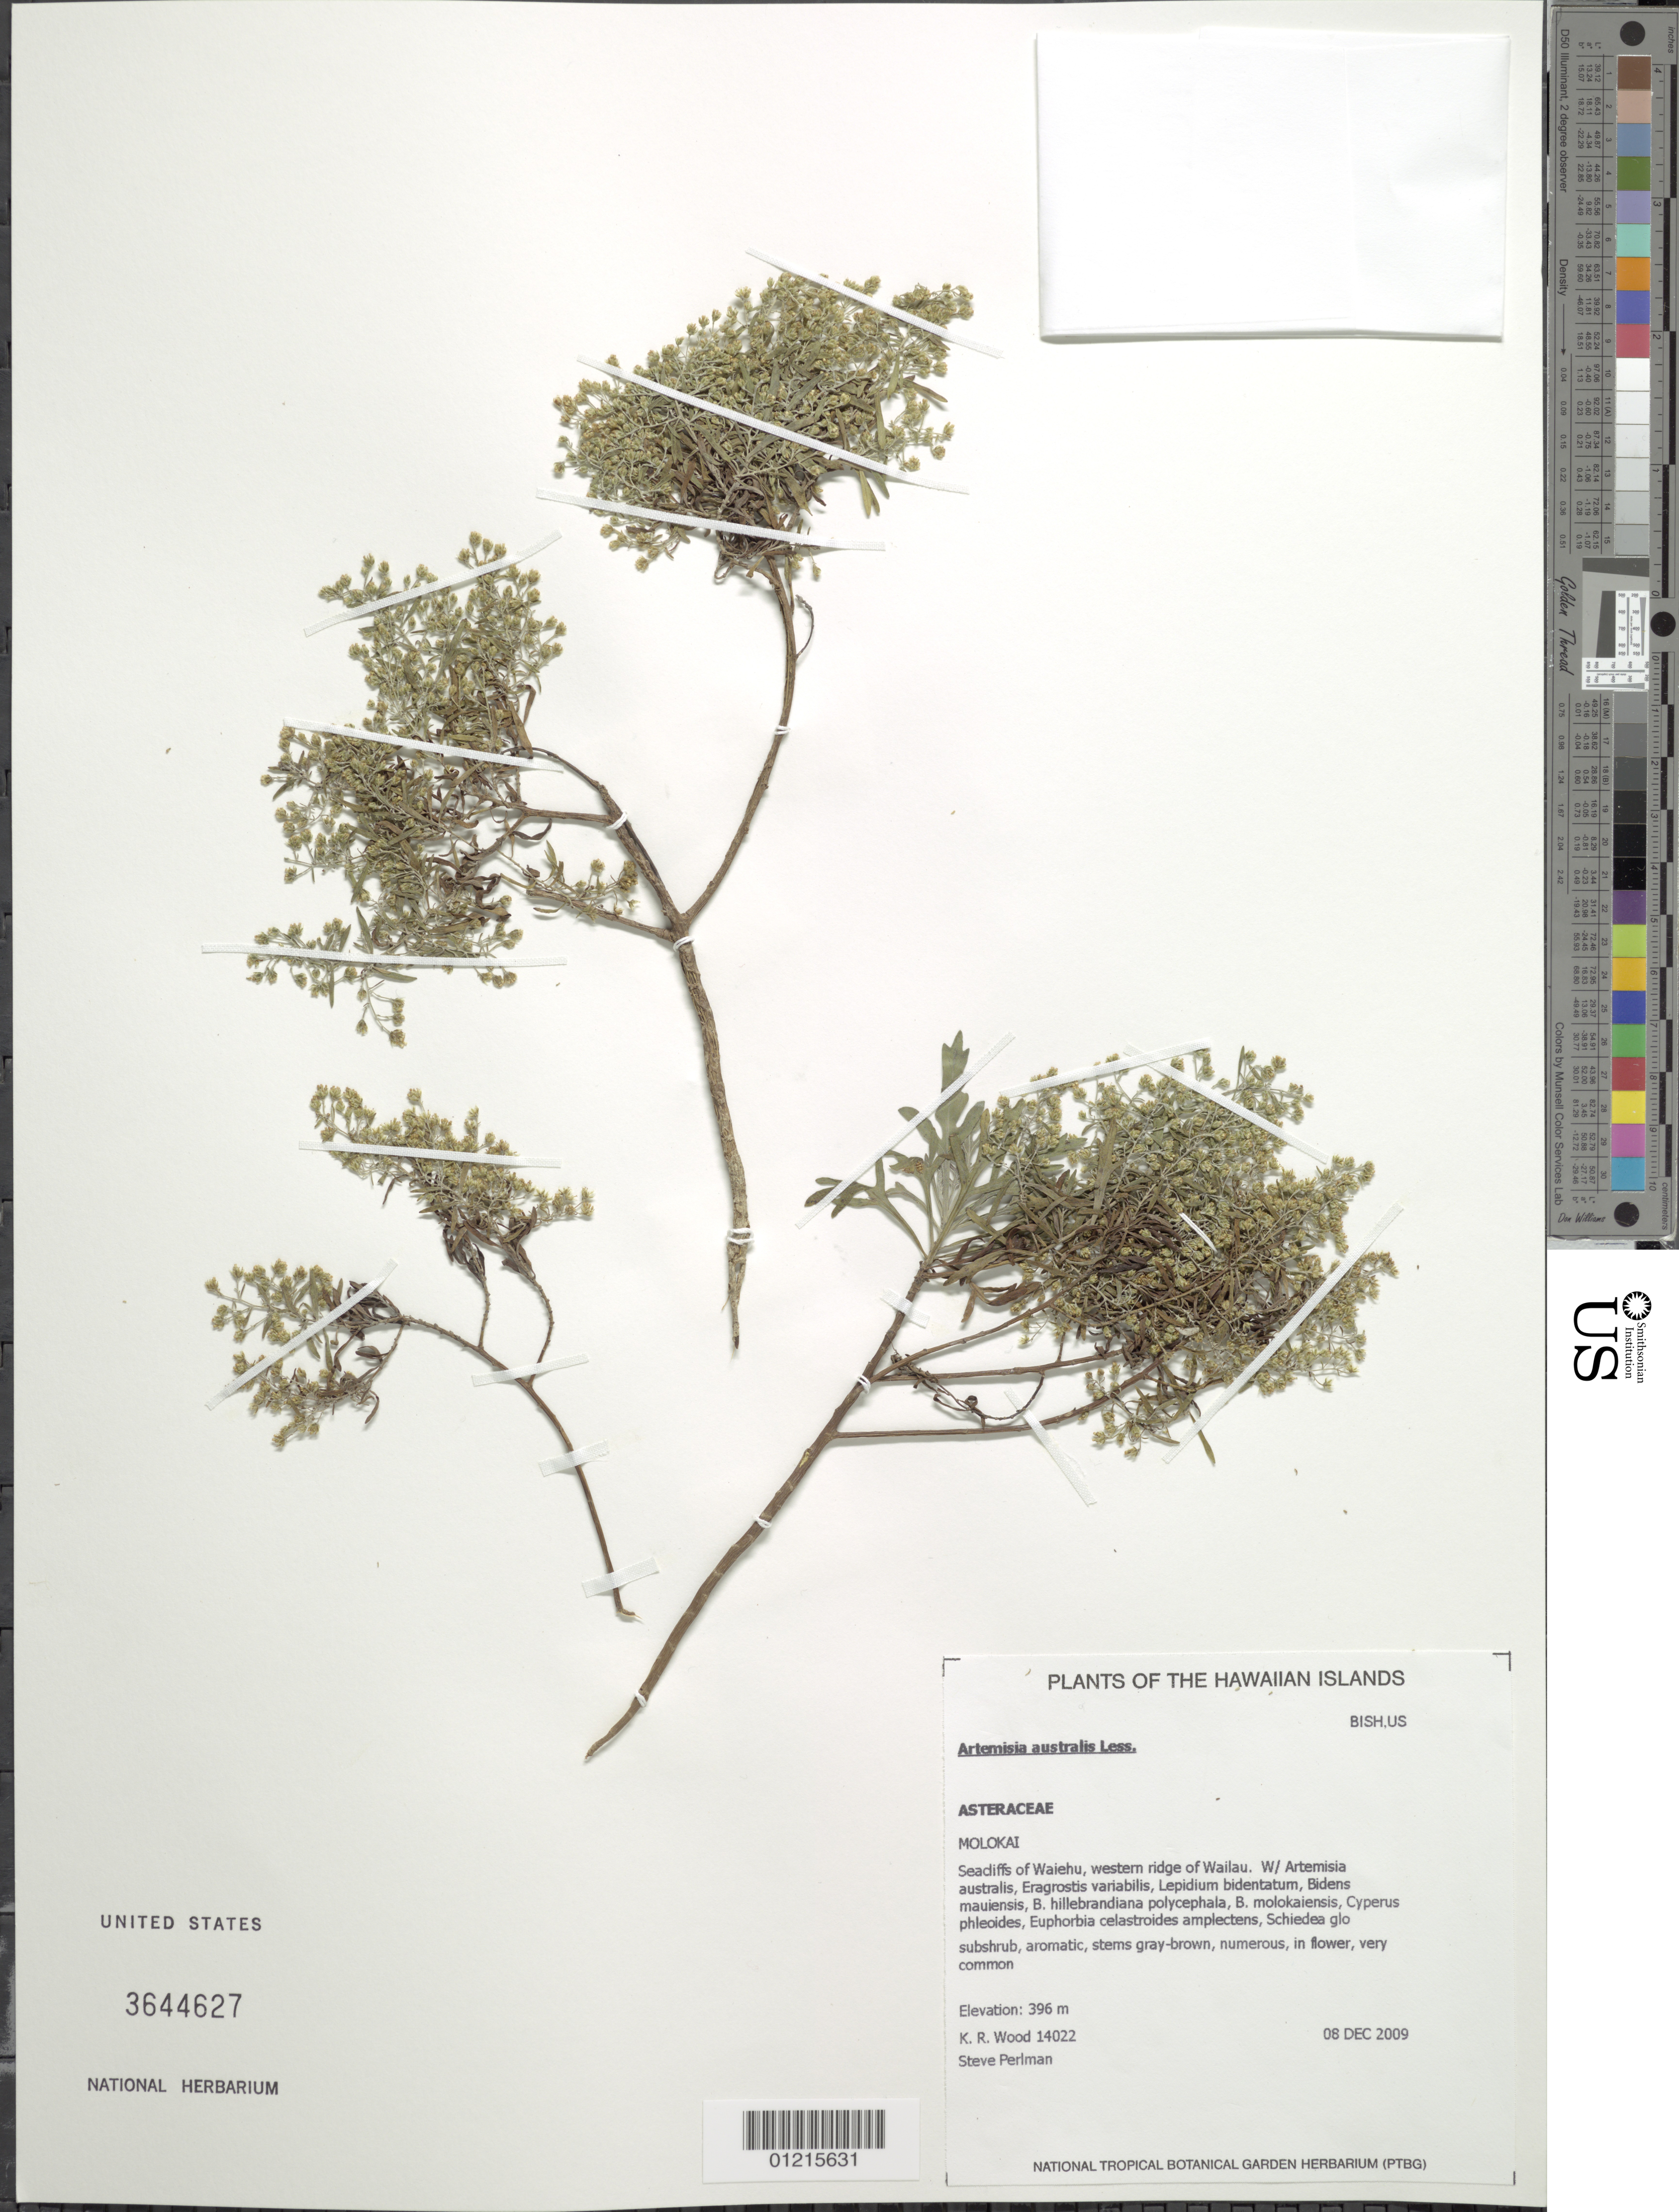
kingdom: Plantae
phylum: Tracheophyta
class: Magnoliopsida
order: Asterales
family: Asteraceae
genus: Artemisia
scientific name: Artemisia australis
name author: Less.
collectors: K. R. Wood & S. P. Perlman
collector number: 14022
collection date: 2009-12-08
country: United States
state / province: Hawaii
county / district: Maui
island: Moloka'i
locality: Seacliffs of Waiehu, western ridge of Wailau.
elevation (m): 396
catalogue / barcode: US 3644627